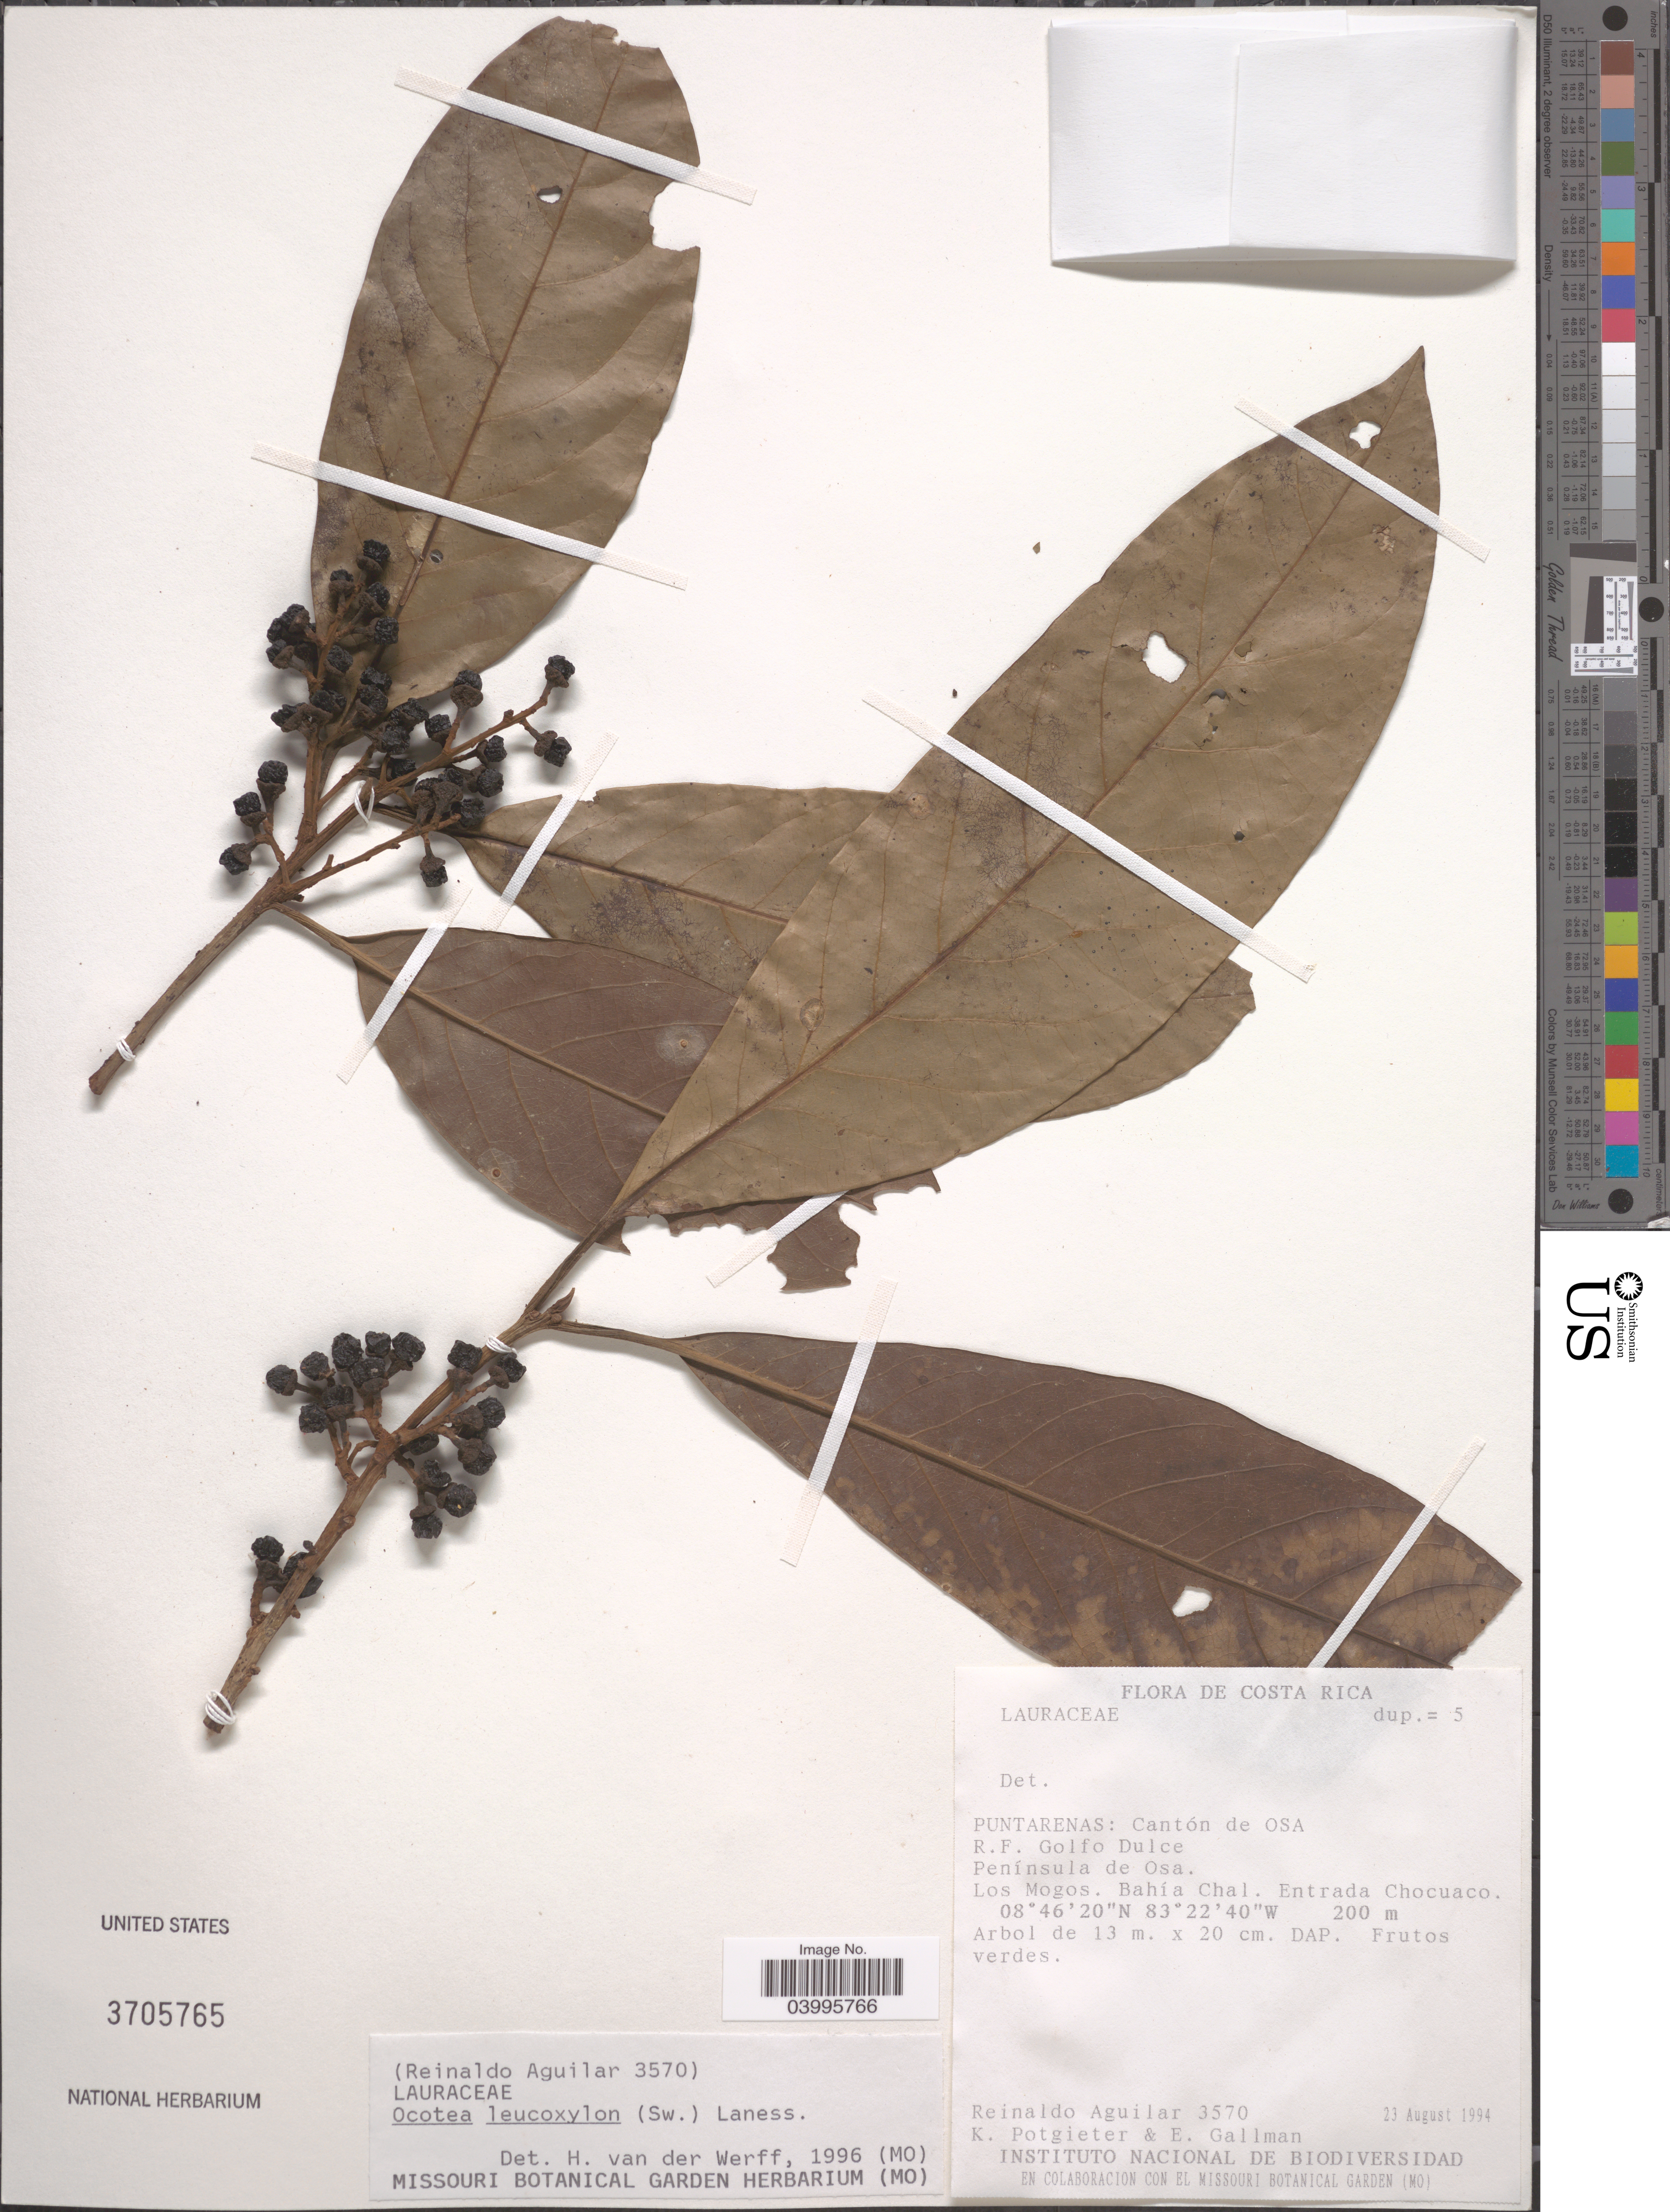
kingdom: Plantae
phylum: Tracheophyta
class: Magnoliopsida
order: Laurales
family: Lauraceae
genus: Ocotea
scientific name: Ocotea leucoxylon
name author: (Sw.) Laness.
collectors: R. Aguilar, K. Potgieter & E. Gallman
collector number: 3570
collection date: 1994-08-23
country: Costa Rica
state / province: Puntarenas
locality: Cantón de Osa R.F. Golfo Dulce. Península de Osa. Los Mogos. Bahía Chal. Entrada Chocuaco.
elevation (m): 200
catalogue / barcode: US 3705765